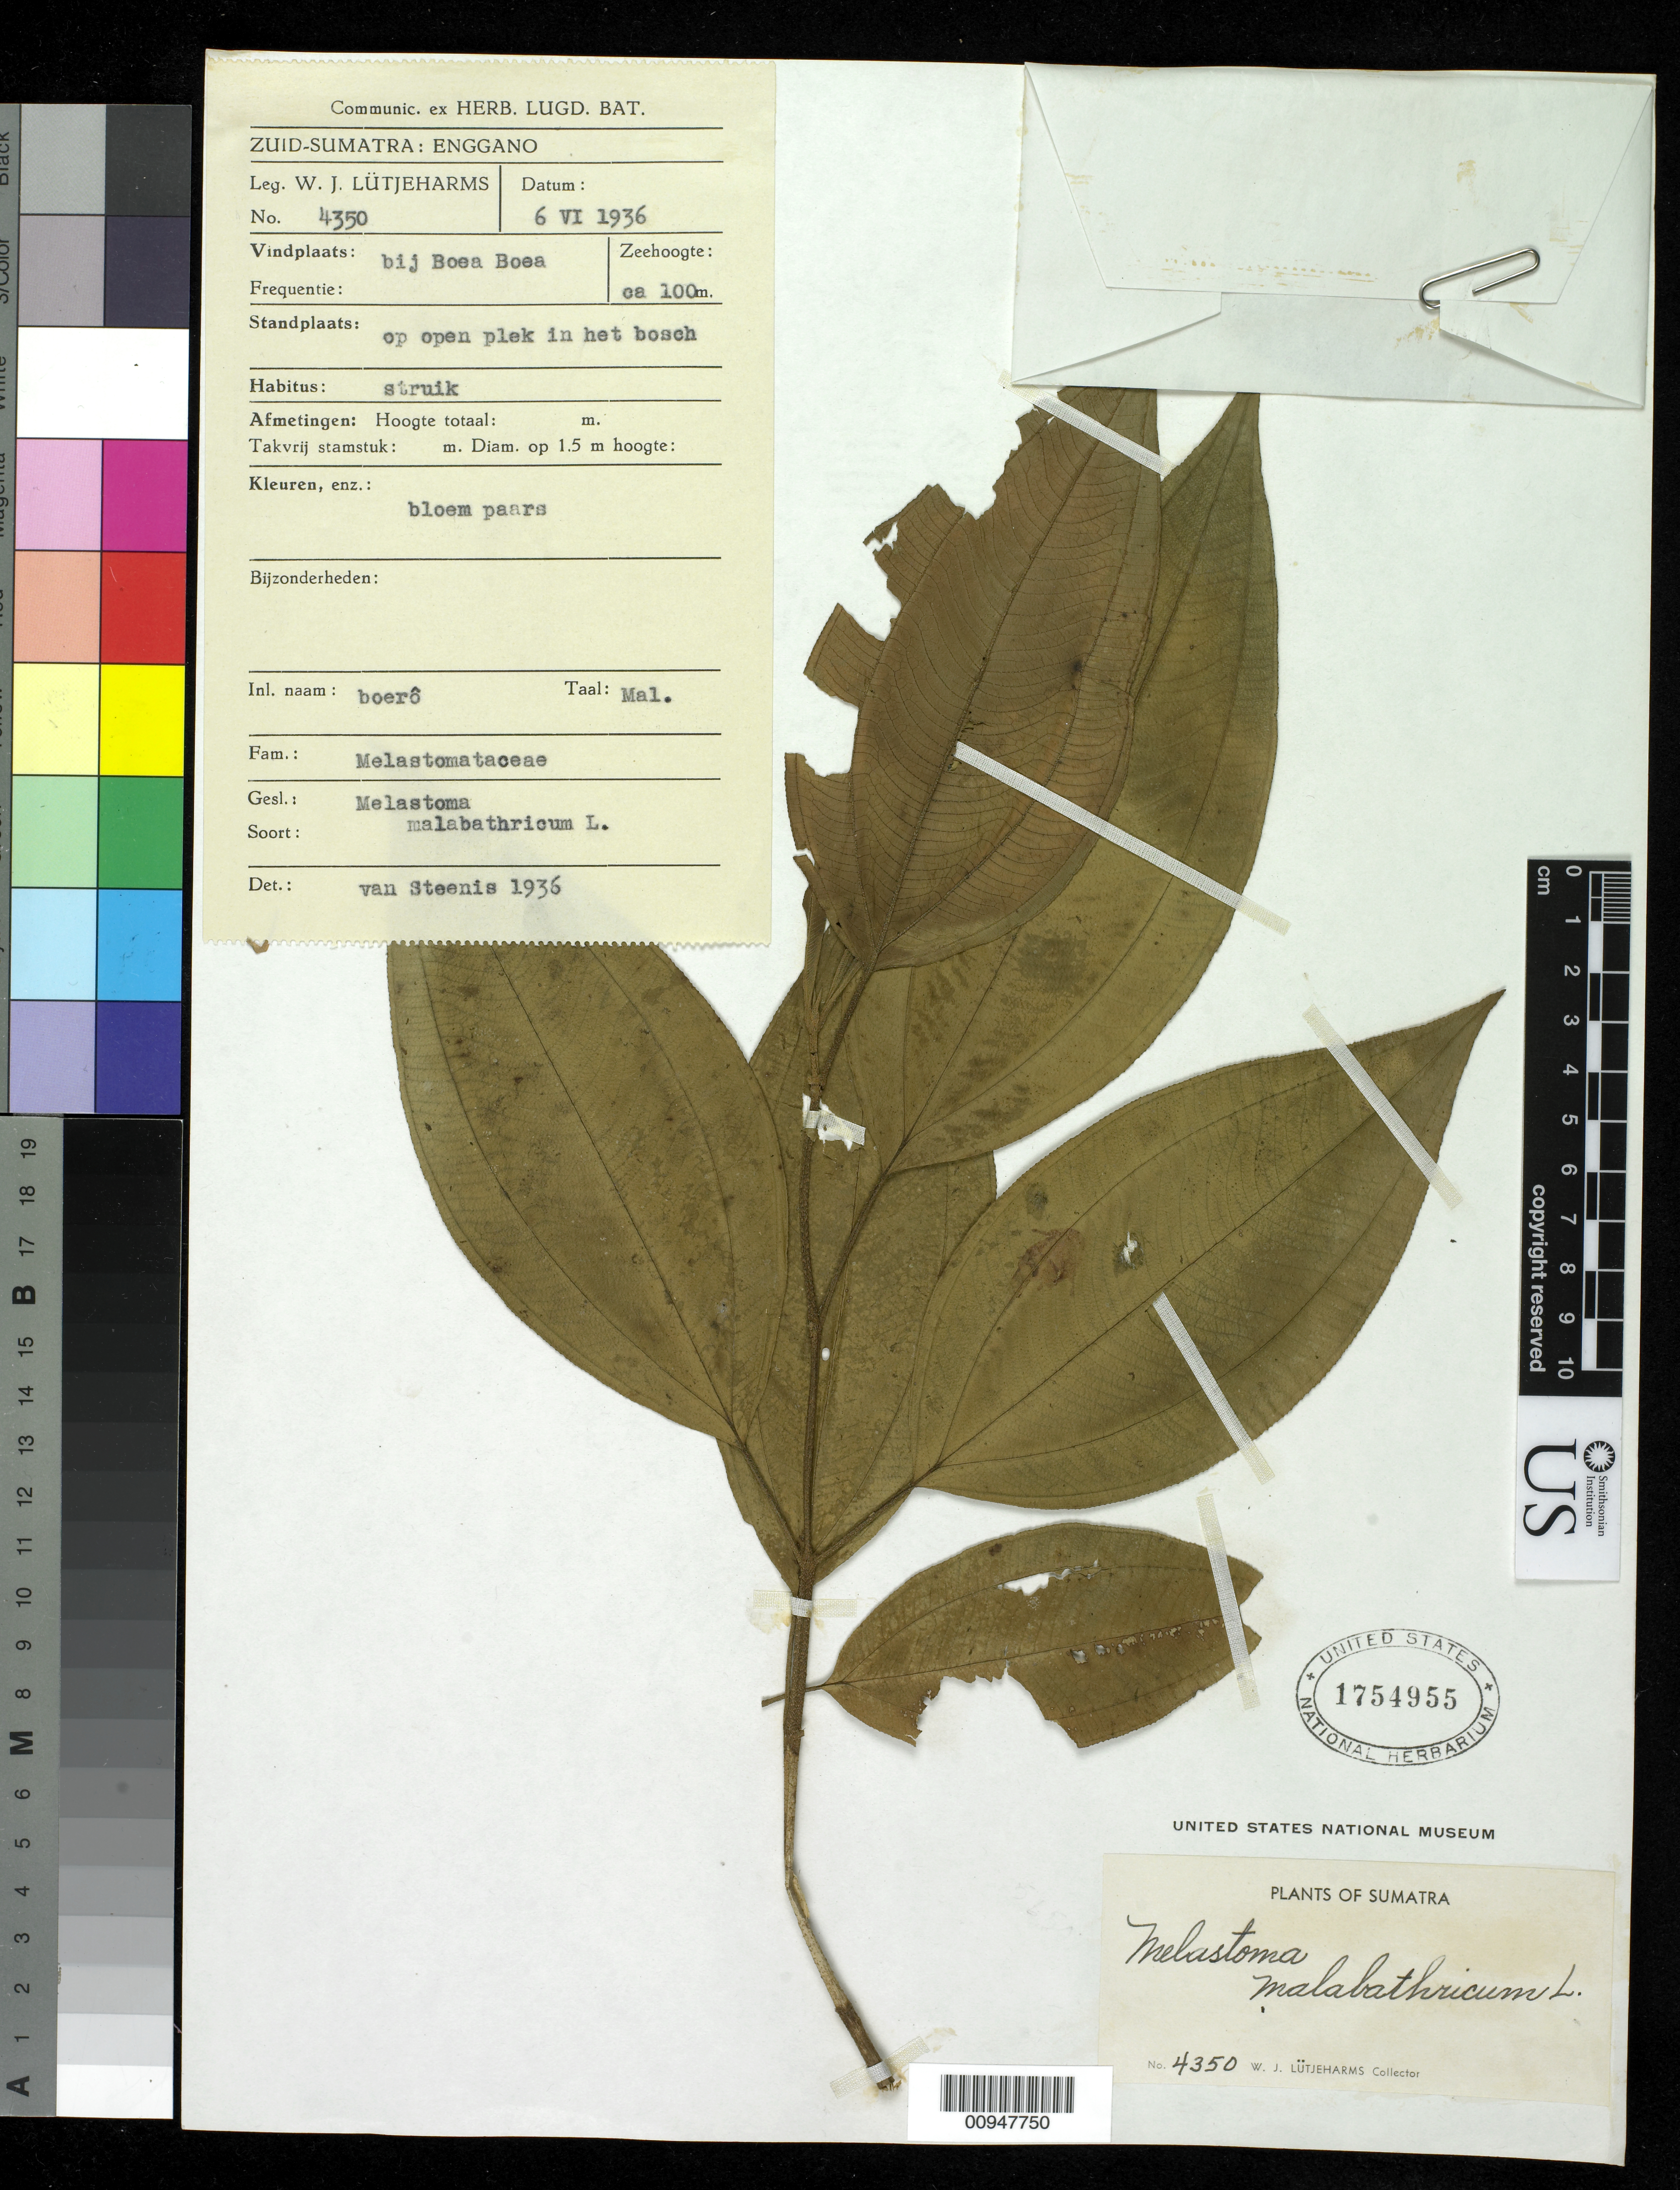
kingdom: Plantae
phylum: Tracheophyta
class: Magnoliopsida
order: Myrtales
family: Melastomataceae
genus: Melastoma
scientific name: Melastoma malabathricum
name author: L.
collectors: W. Lütjeharms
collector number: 4350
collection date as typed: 06 Jun 1936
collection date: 1936-06-06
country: Indonesia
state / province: Sumatra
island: Sumatra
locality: bij Boea Boea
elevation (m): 100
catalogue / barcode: US 1754955